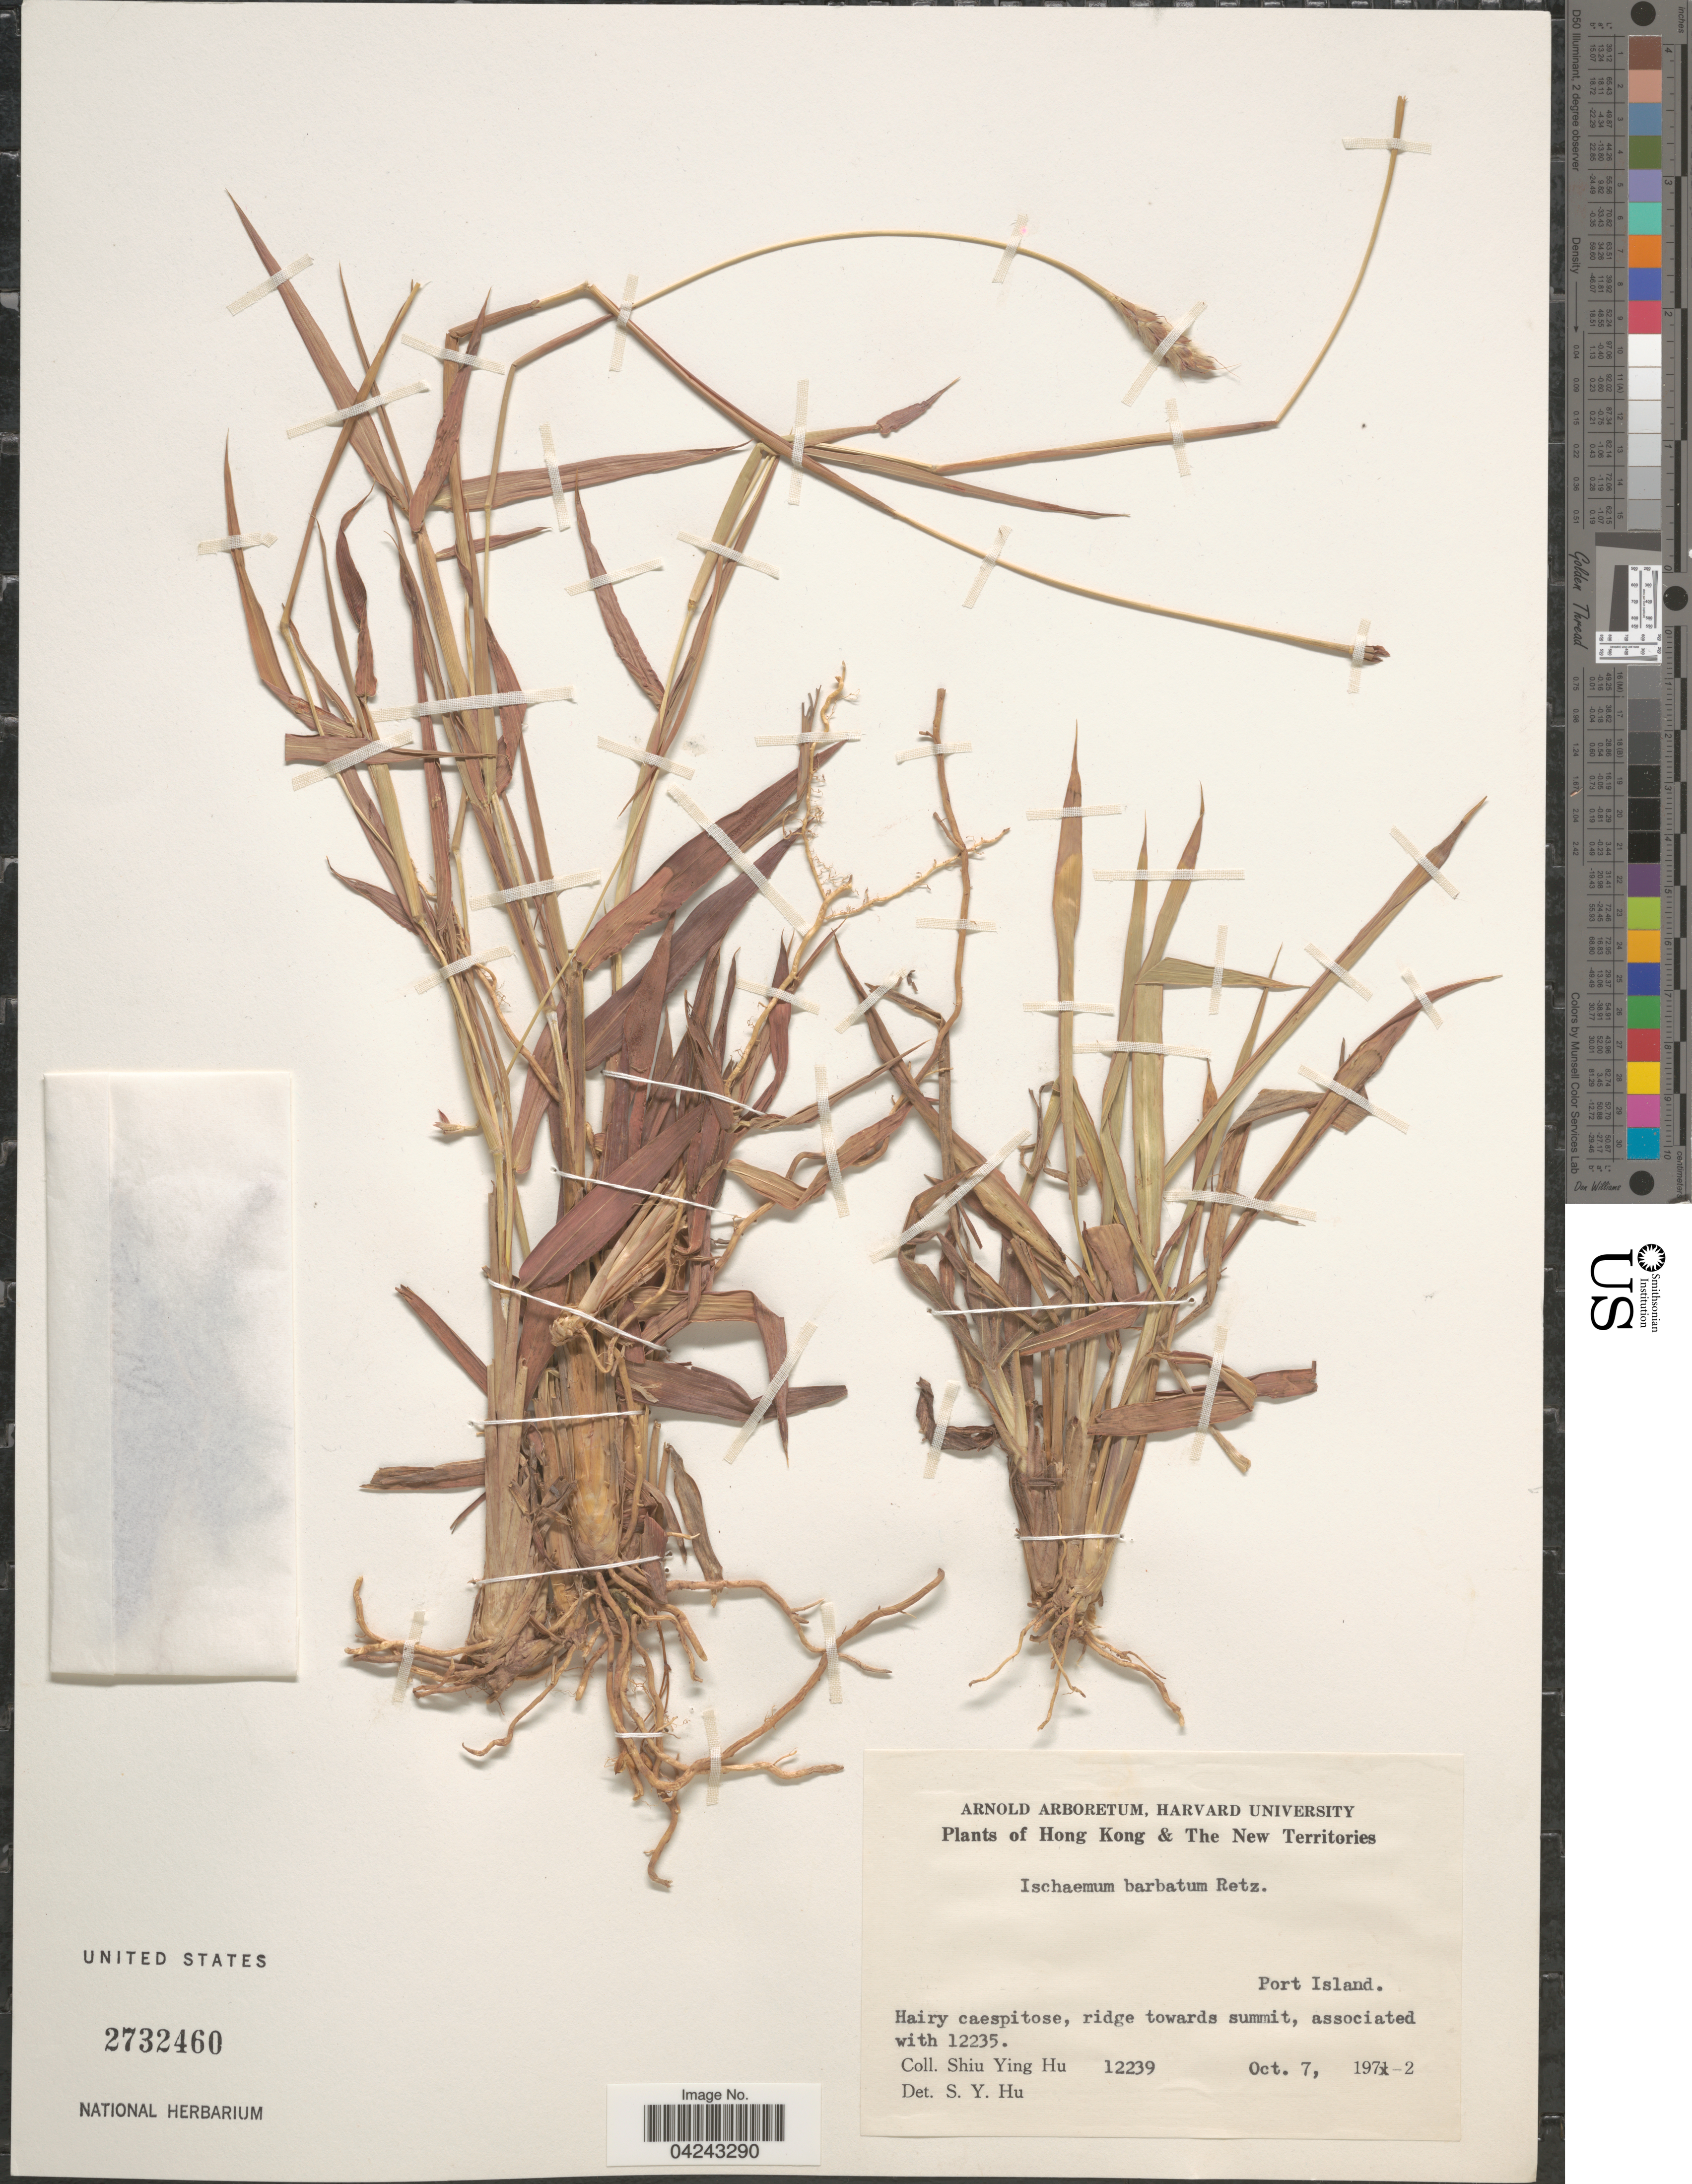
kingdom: Plantae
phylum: Tracheophyta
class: Liliopsida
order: Poales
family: Poaceae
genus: Ischaemum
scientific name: Ischaemum barbatum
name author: Blume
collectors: S. Y. Hu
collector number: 12239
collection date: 1972-10-07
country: China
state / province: Hong Kong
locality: The New Territories. Port Island.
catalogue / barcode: US 2732460